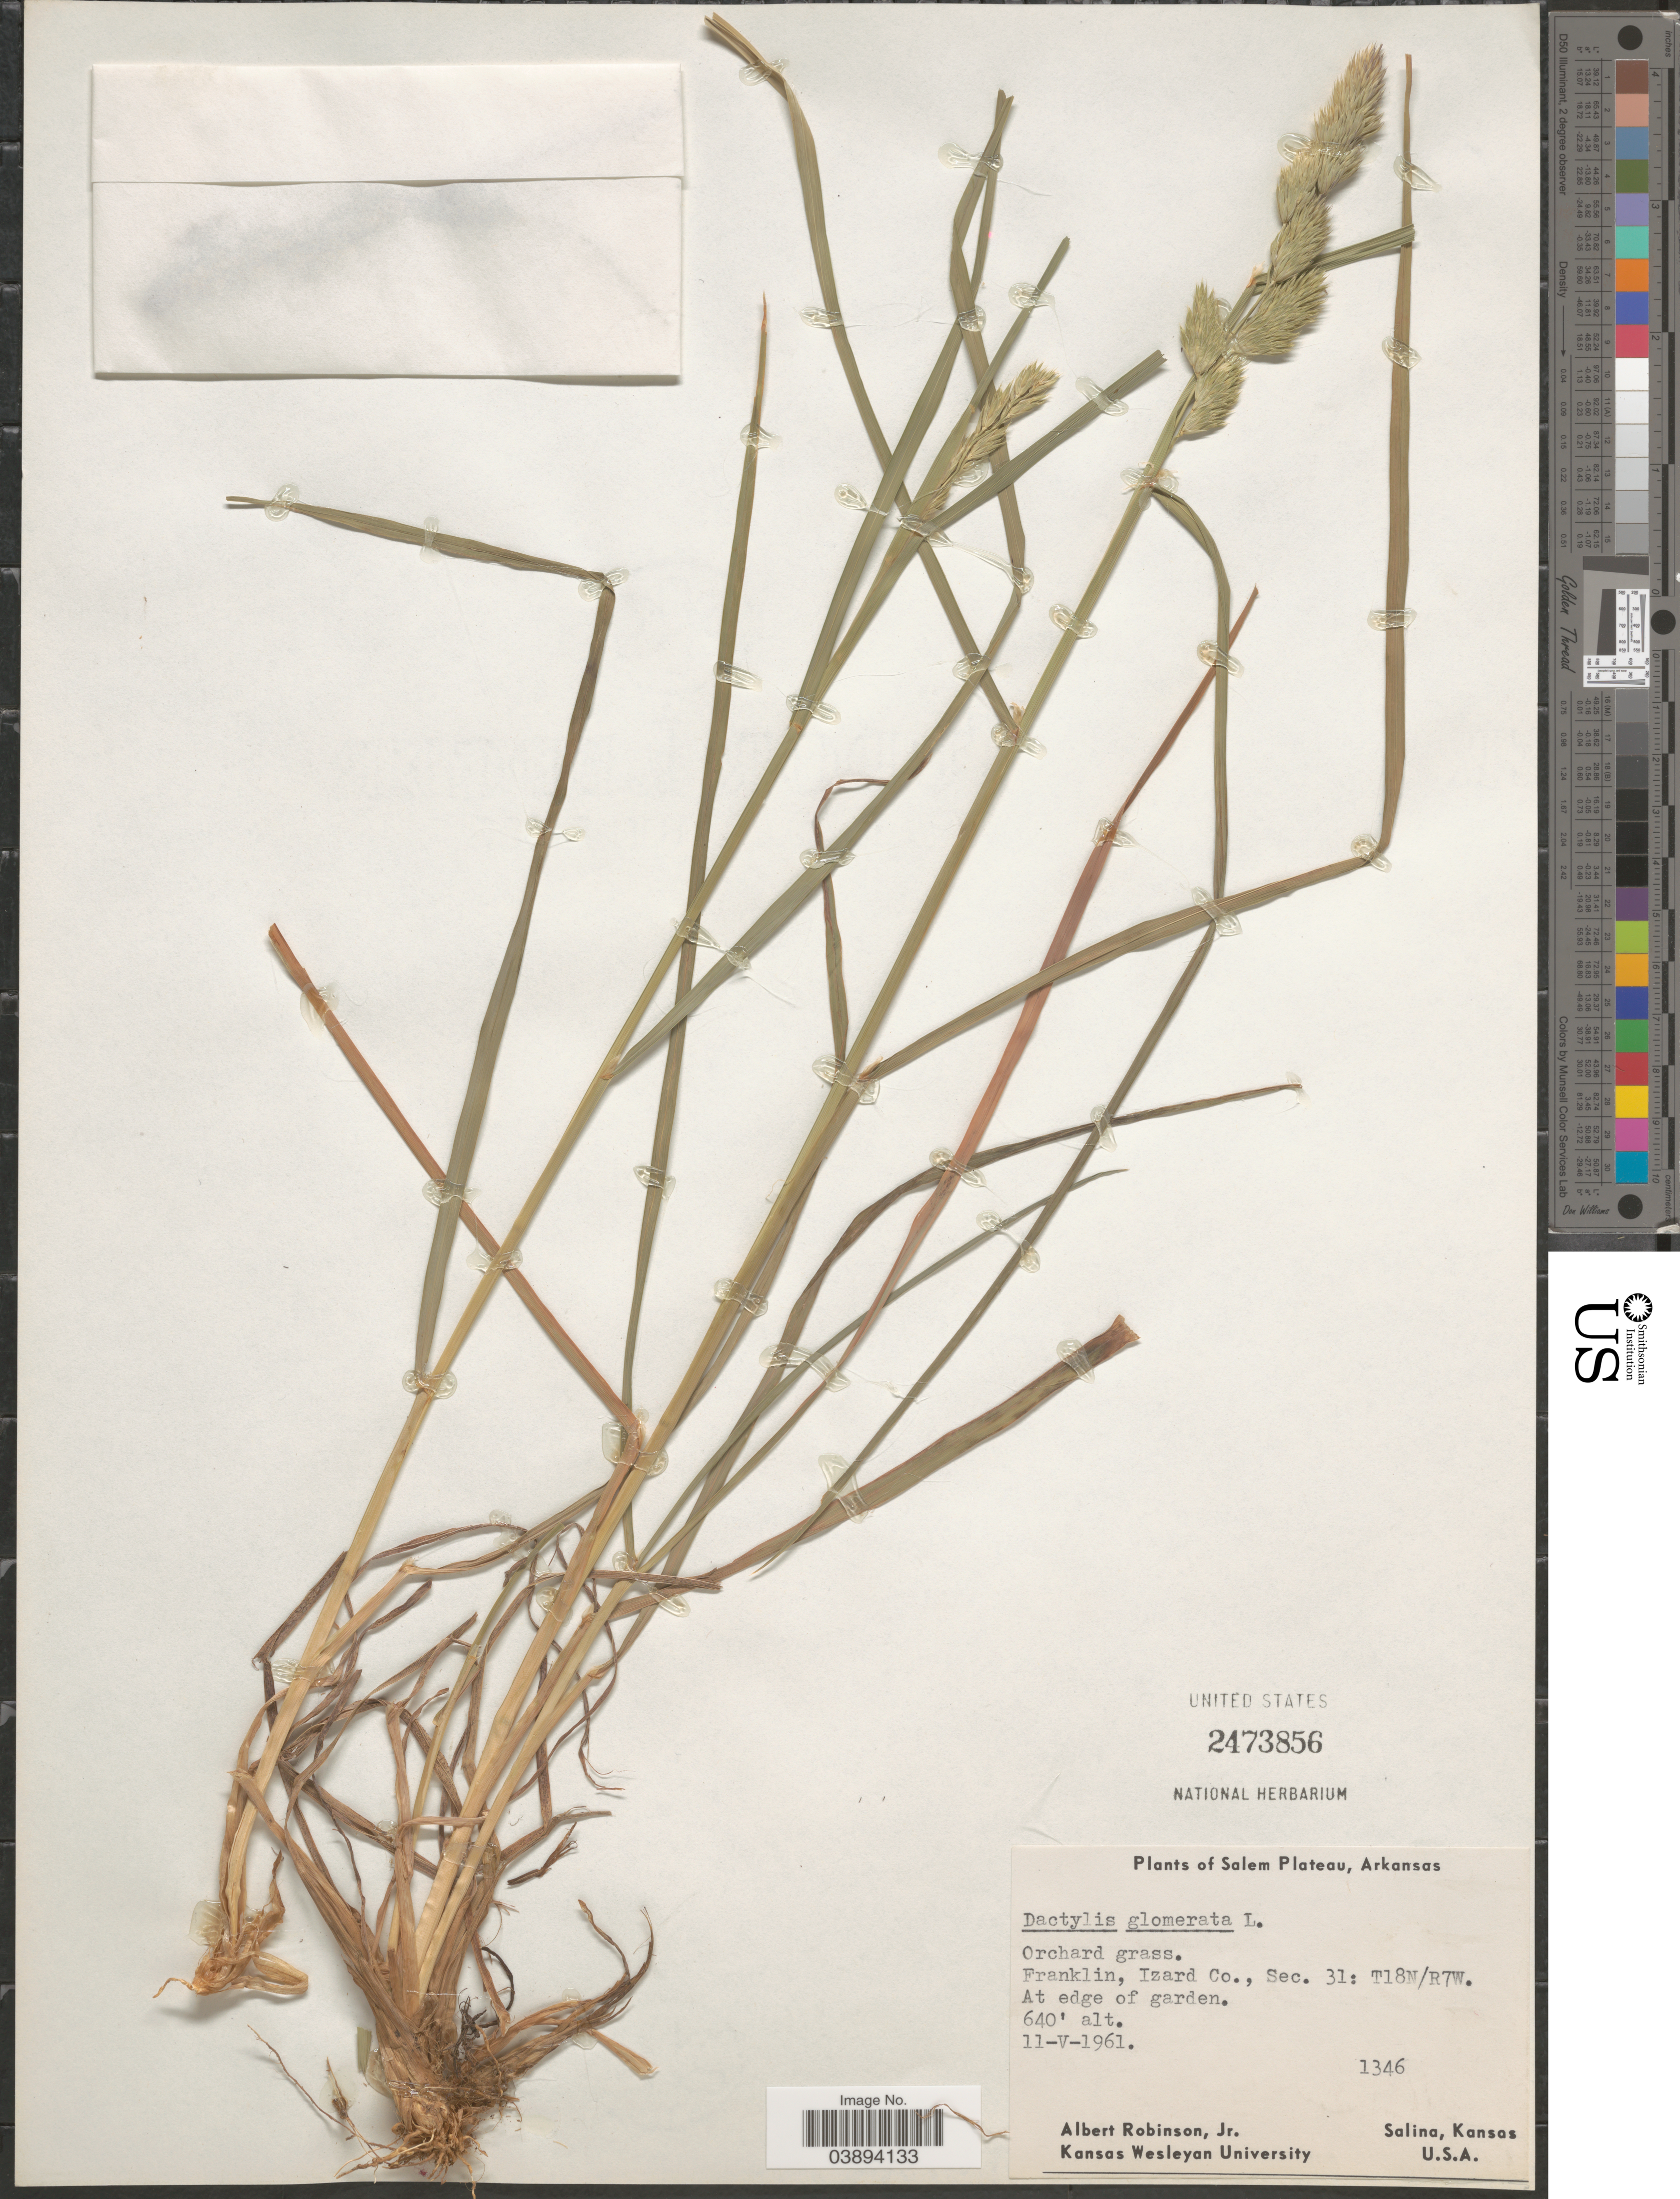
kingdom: Plantae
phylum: Tracheophyta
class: Liliopsida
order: Poales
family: Poaceae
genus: Dactylis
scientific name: Dactylis glomerata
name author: L.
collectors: A. Robinson Jr.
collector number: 1346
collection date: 1961-05-11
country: United States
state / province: Arkansas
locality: Franklin, Izard Co., Sec. 31: T18N/R7W. At edge of garden.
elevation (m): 195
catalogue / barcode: US 2473856